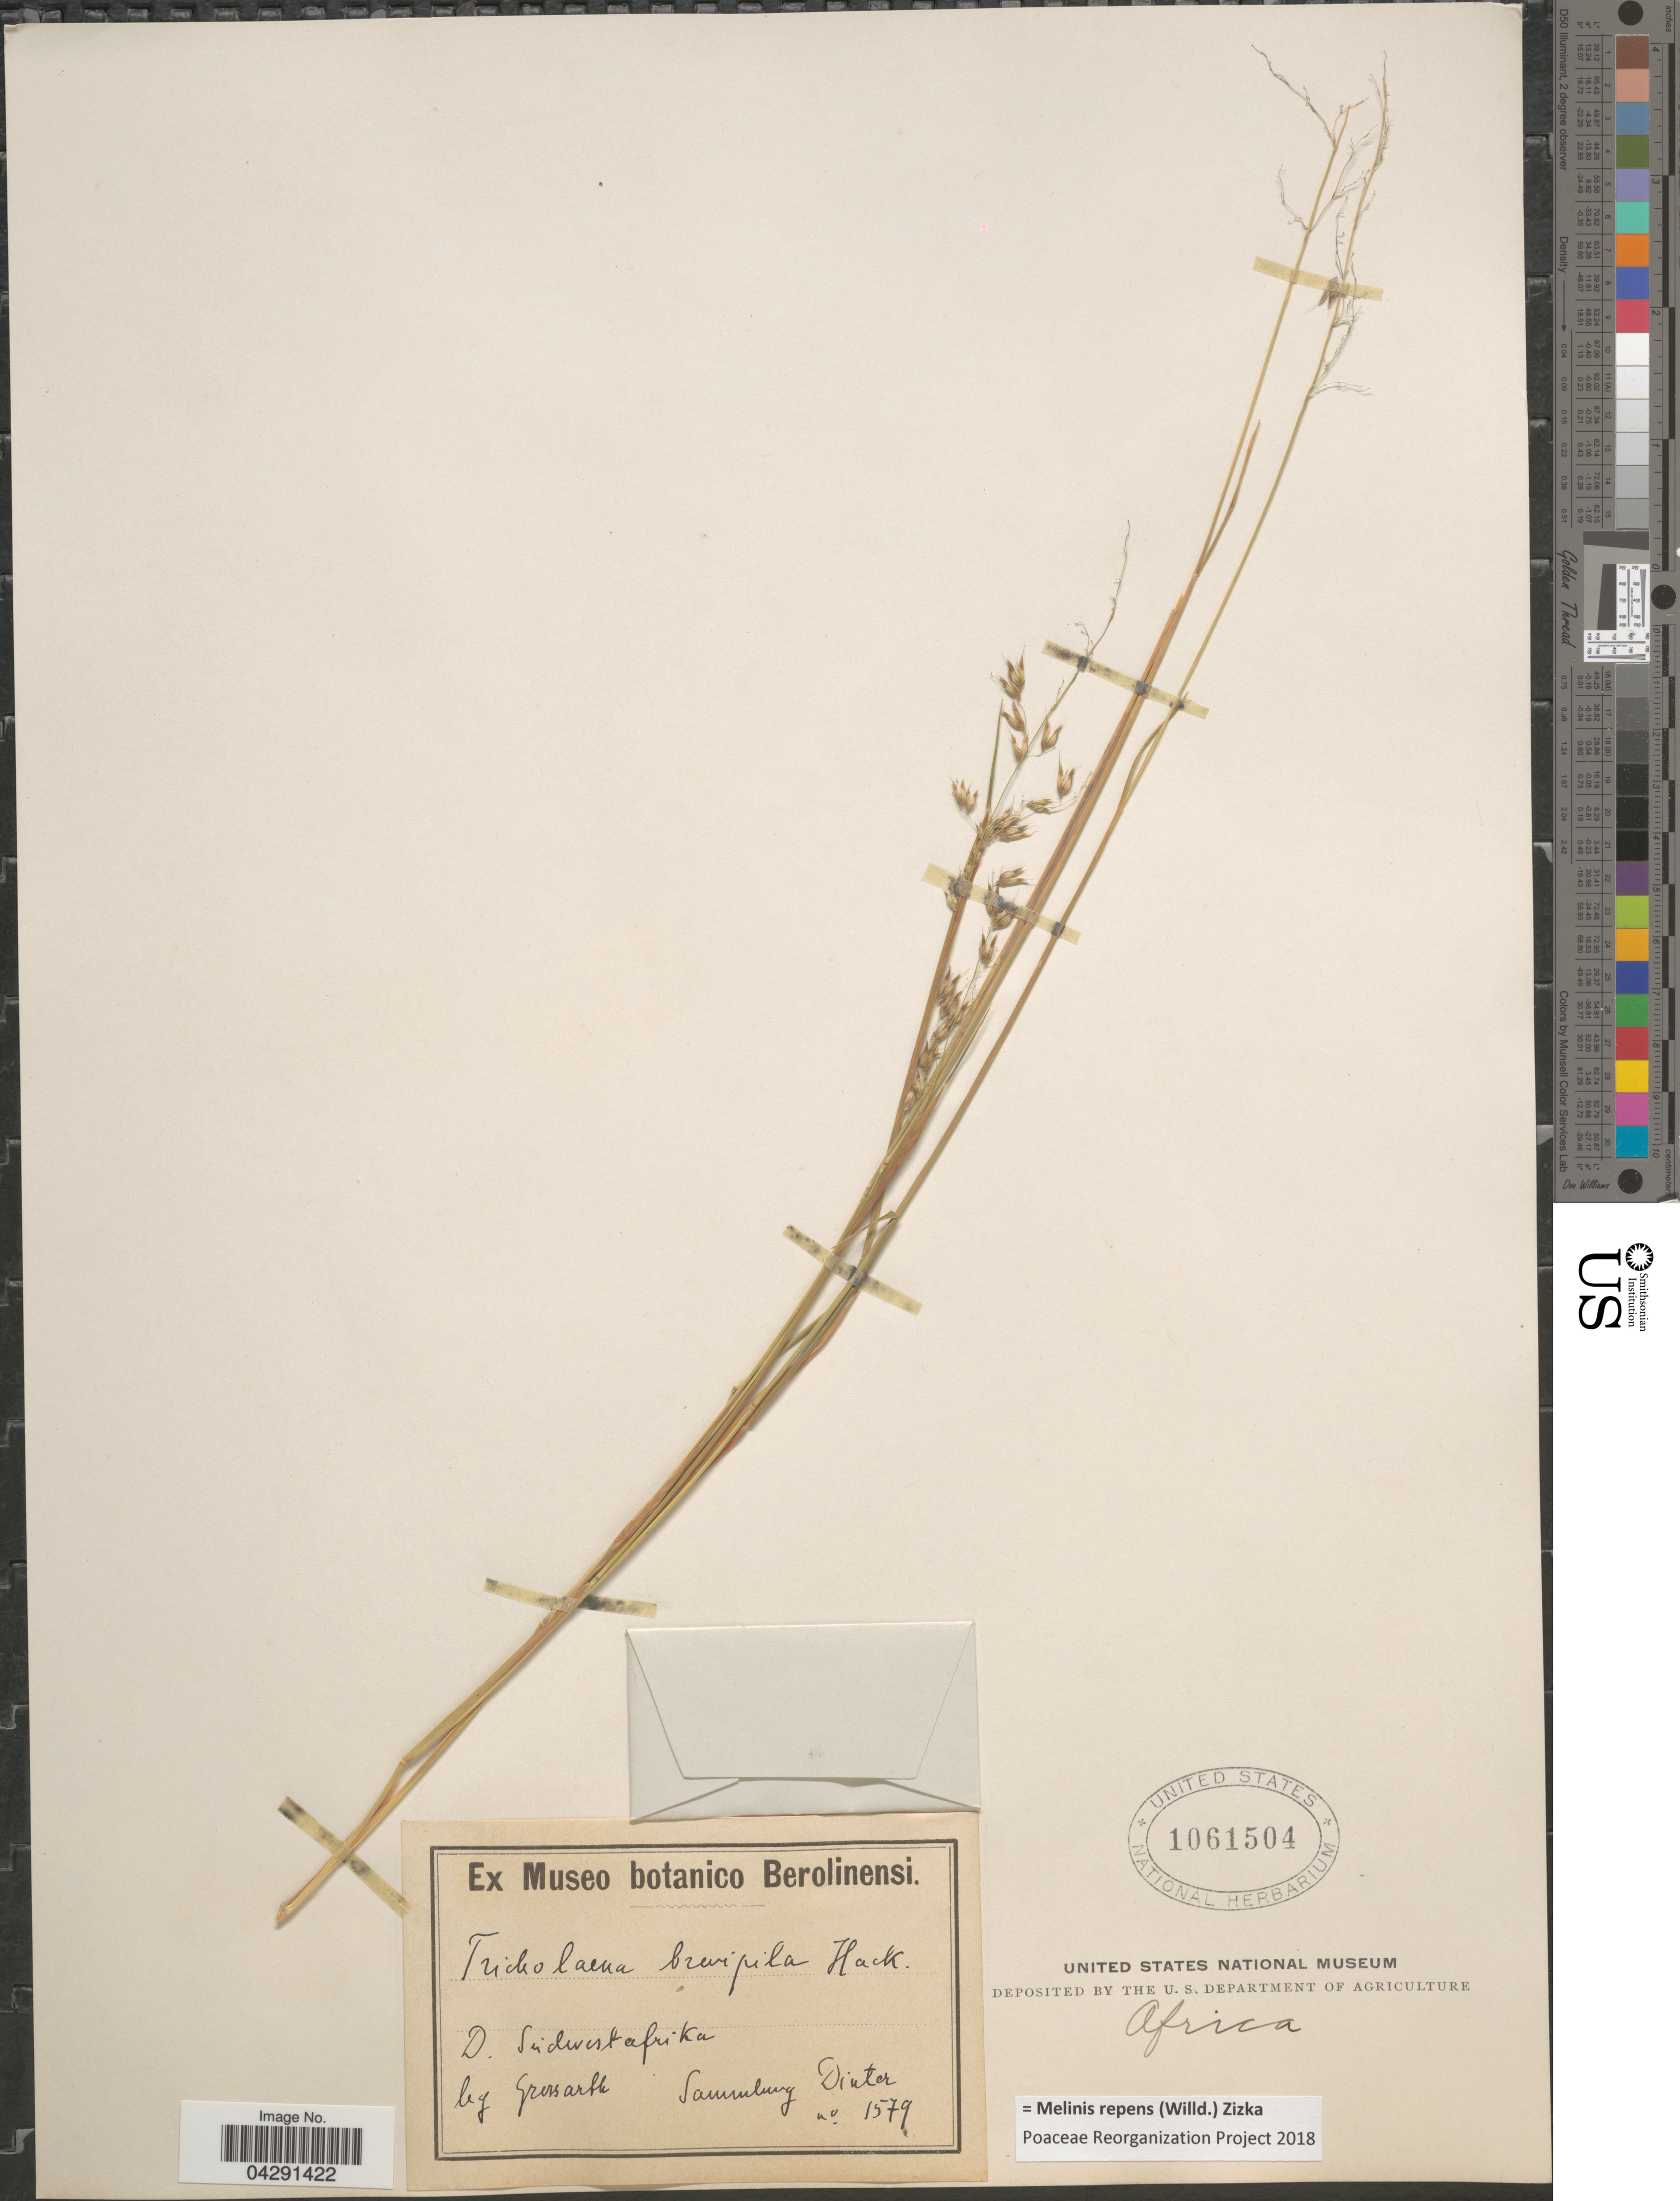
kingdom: Plantae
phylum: Tracheophyta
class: Liliopsida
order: Poales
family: Poaceae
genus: Melinis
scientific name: Melinis repens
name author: (Willd.) Zizka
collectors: Grersarth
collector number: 1579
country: Namibia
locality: D. Sudwestafrika.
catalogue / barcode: US 1061504